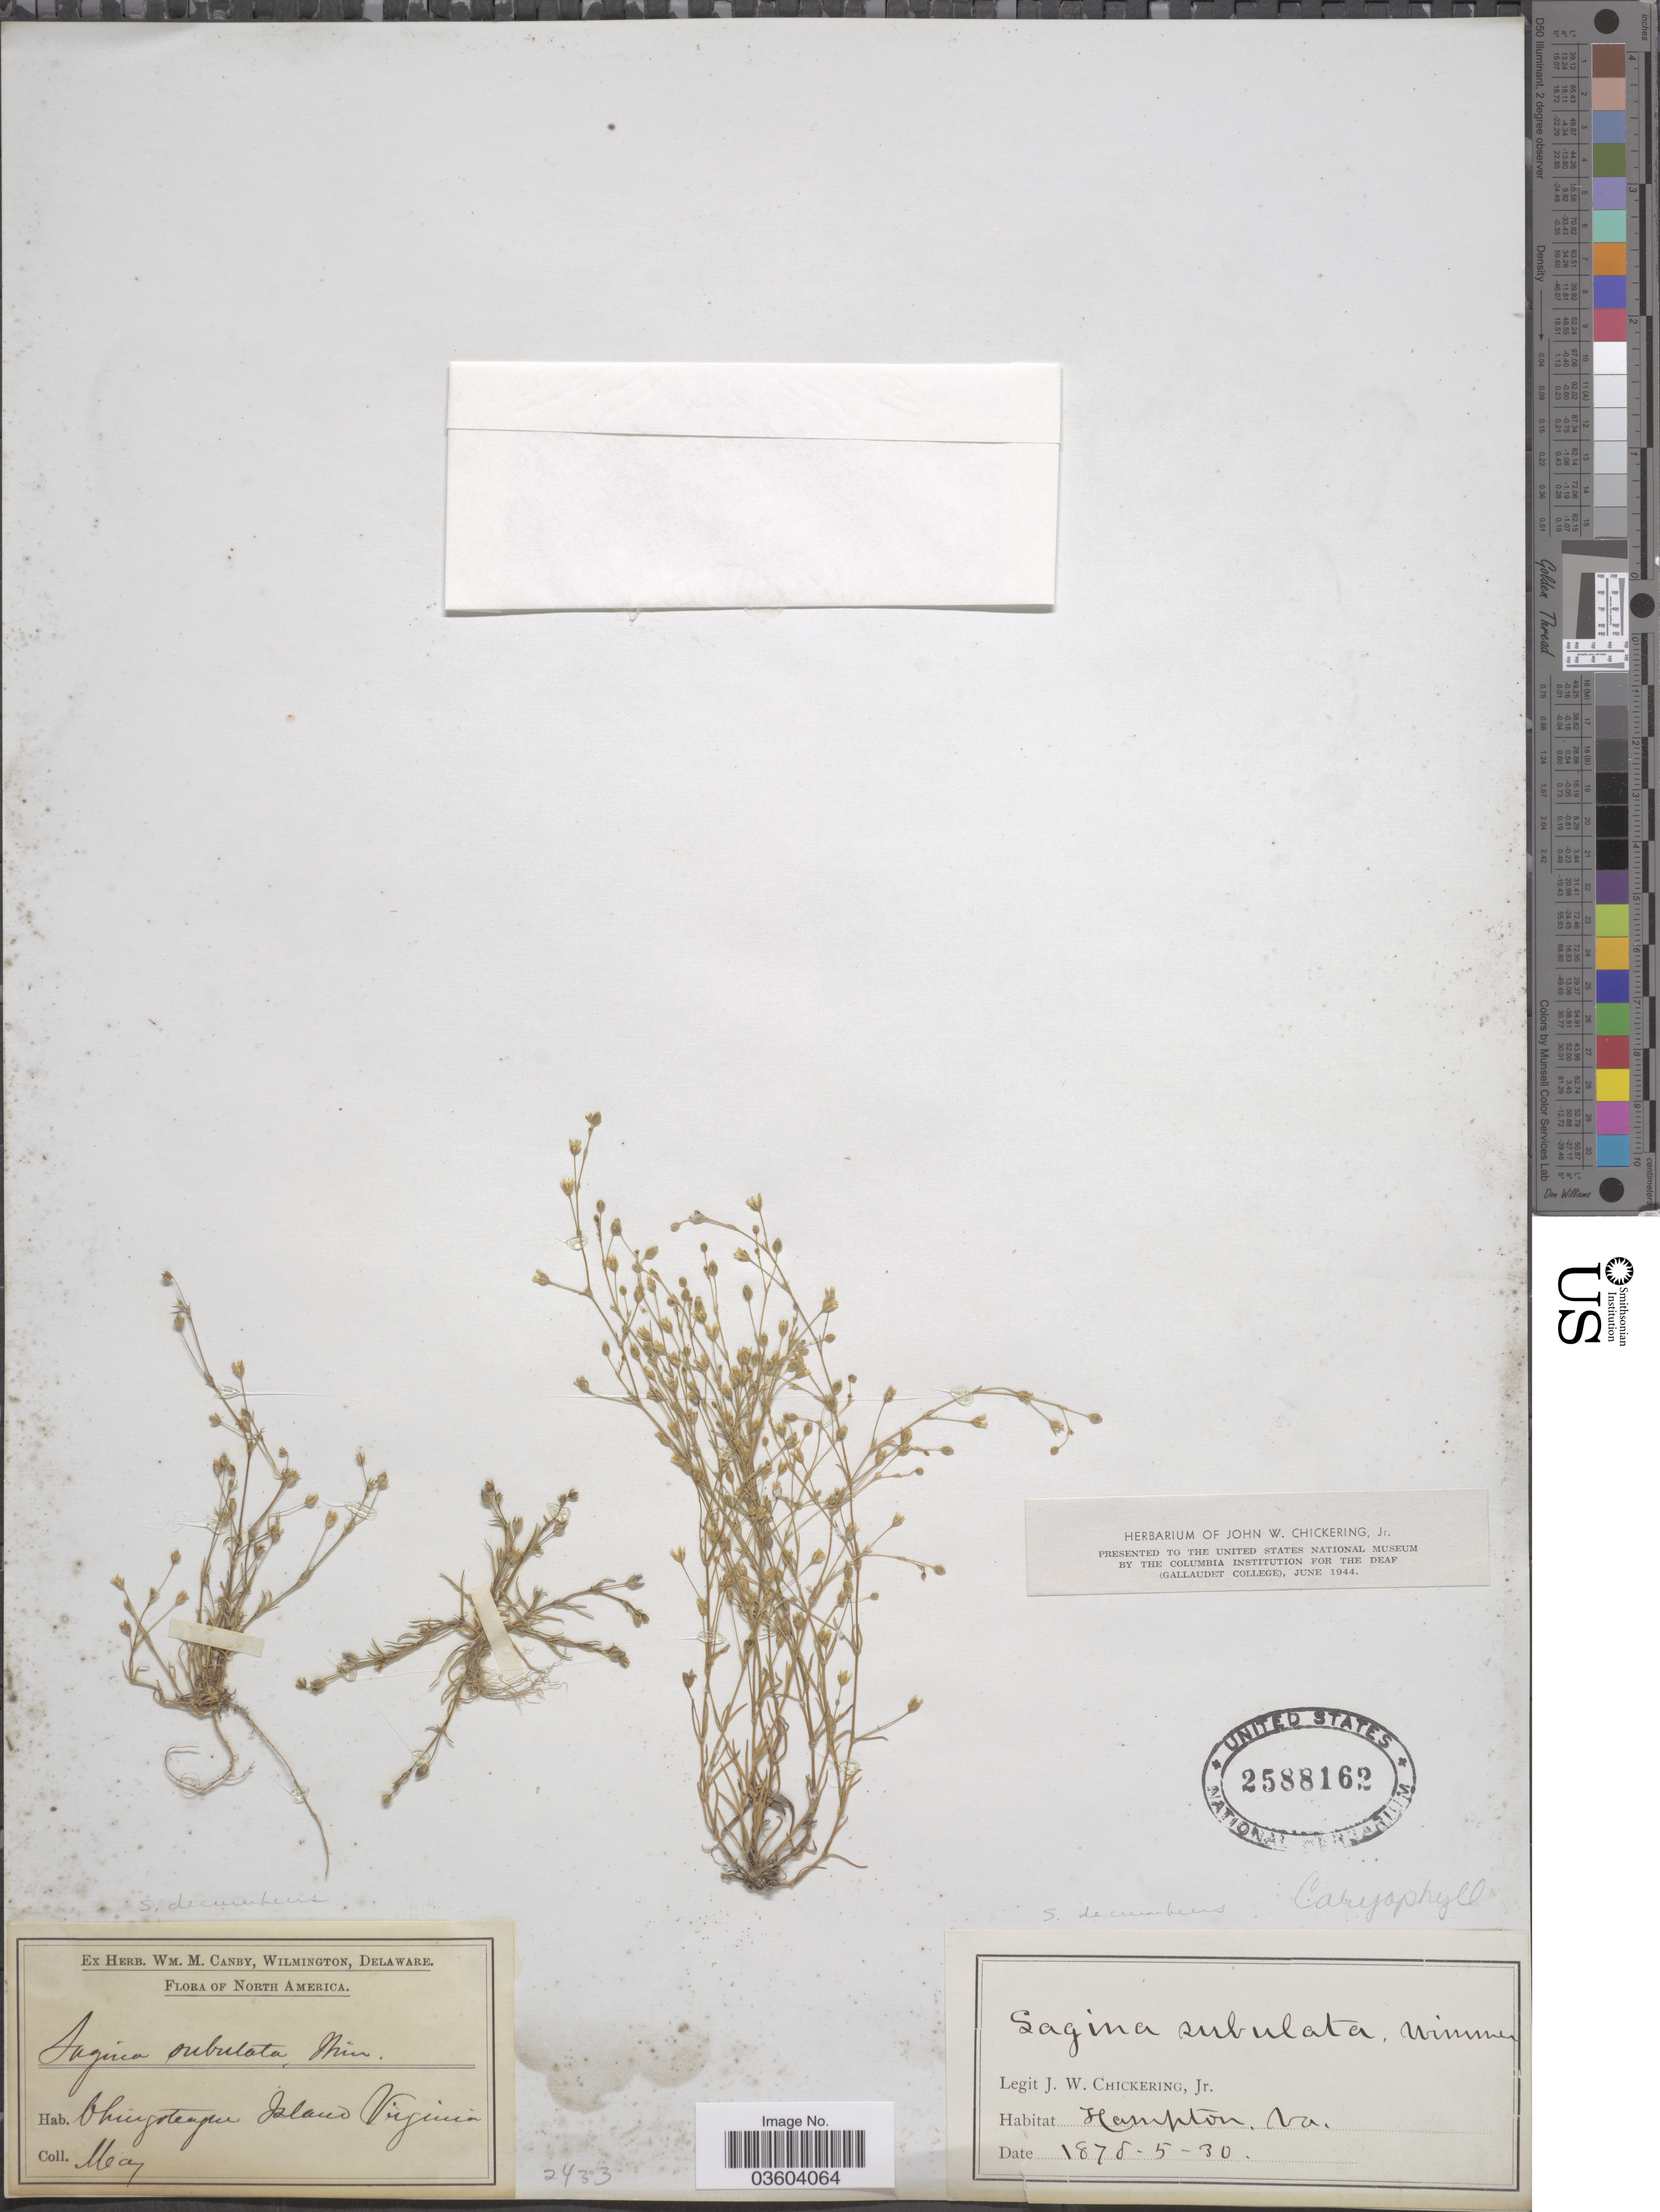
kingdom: Plantae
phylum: Tracheophyta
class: Magnoliopsida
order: Caryophyllales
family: Caryophyllaceae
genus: Sagina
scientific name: Sagina decumbens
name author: (Elliott) Torr. & A. Gray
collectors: J. W. Chickering Jr.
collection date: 1878-05-30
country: United States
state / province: Virginia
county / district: Accomack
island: Chincoteague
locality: Chincoteague Island, Hampton.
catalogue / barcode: US 2588162